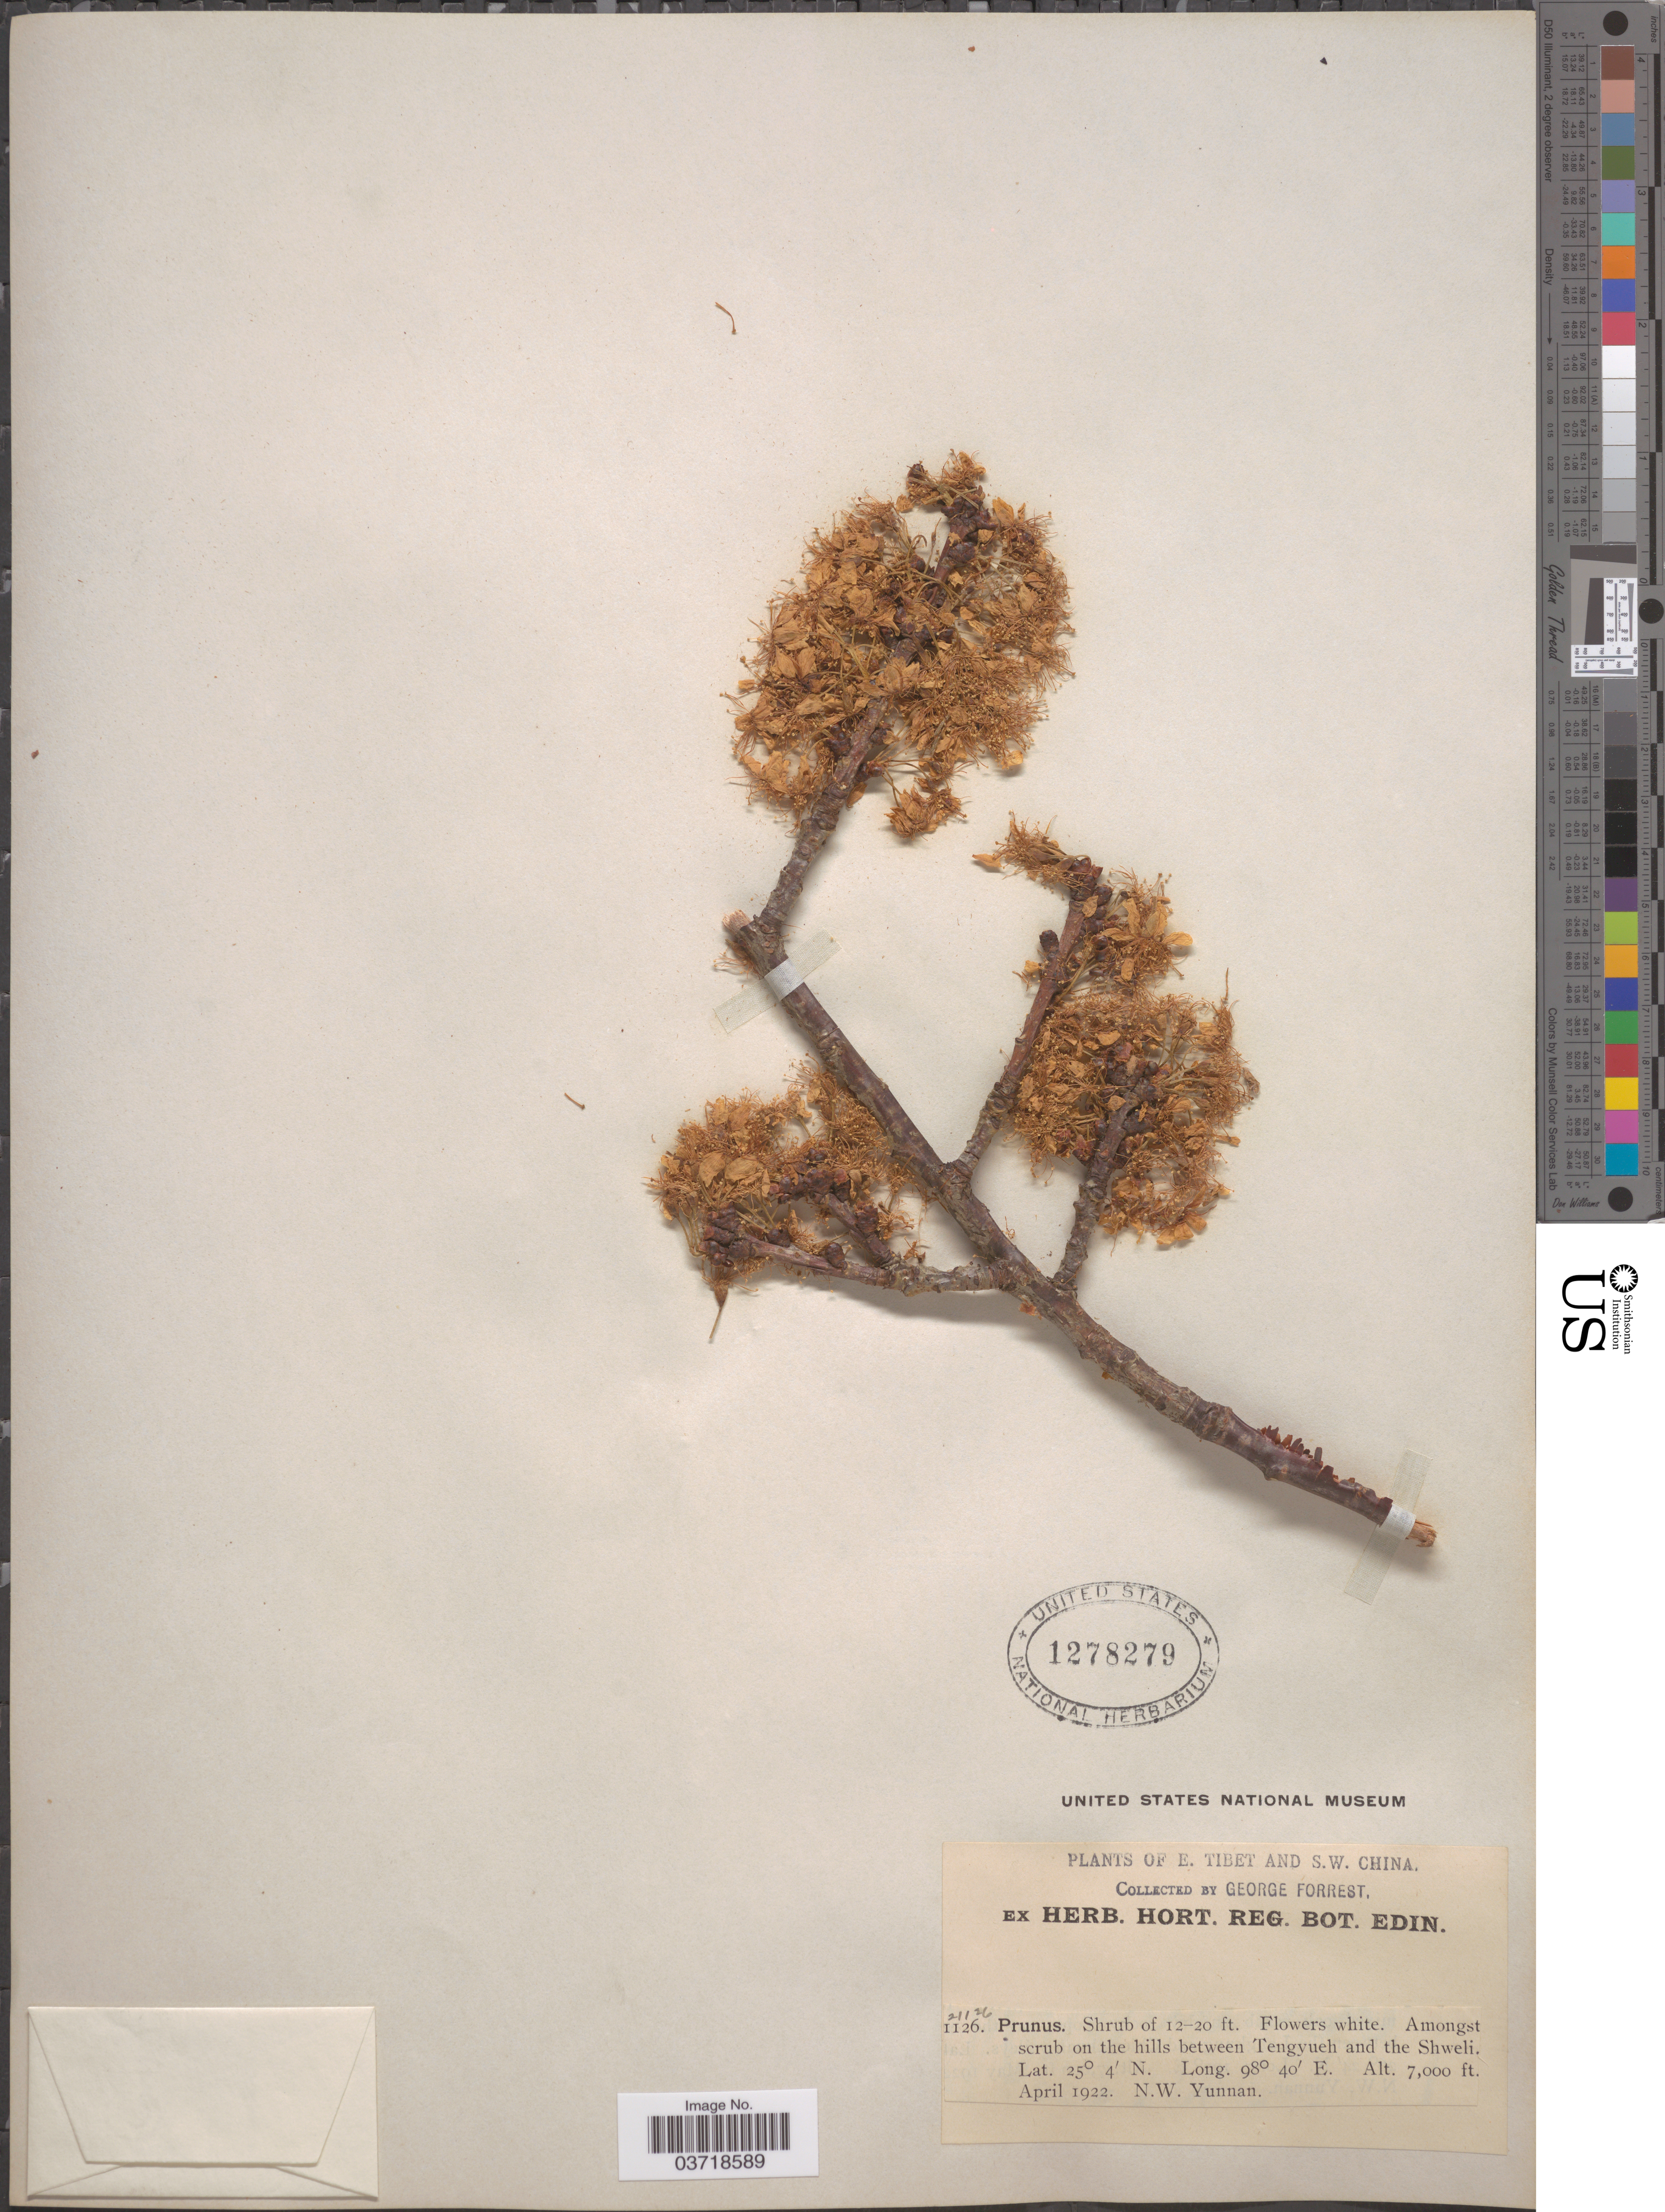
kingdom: Plantae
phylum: Tracheophyta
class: Magnoliopsida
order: Rosales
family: Rosaceae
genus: Prunus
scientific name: Prunus sp.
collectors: G. Forrest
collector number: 21126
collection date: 1922-04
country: China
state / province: Yunnan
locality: S.W. China. On the hills between Tengyueh and the Shweli. N.W. Yunnan.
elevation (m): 2134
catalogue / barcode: US 1278279